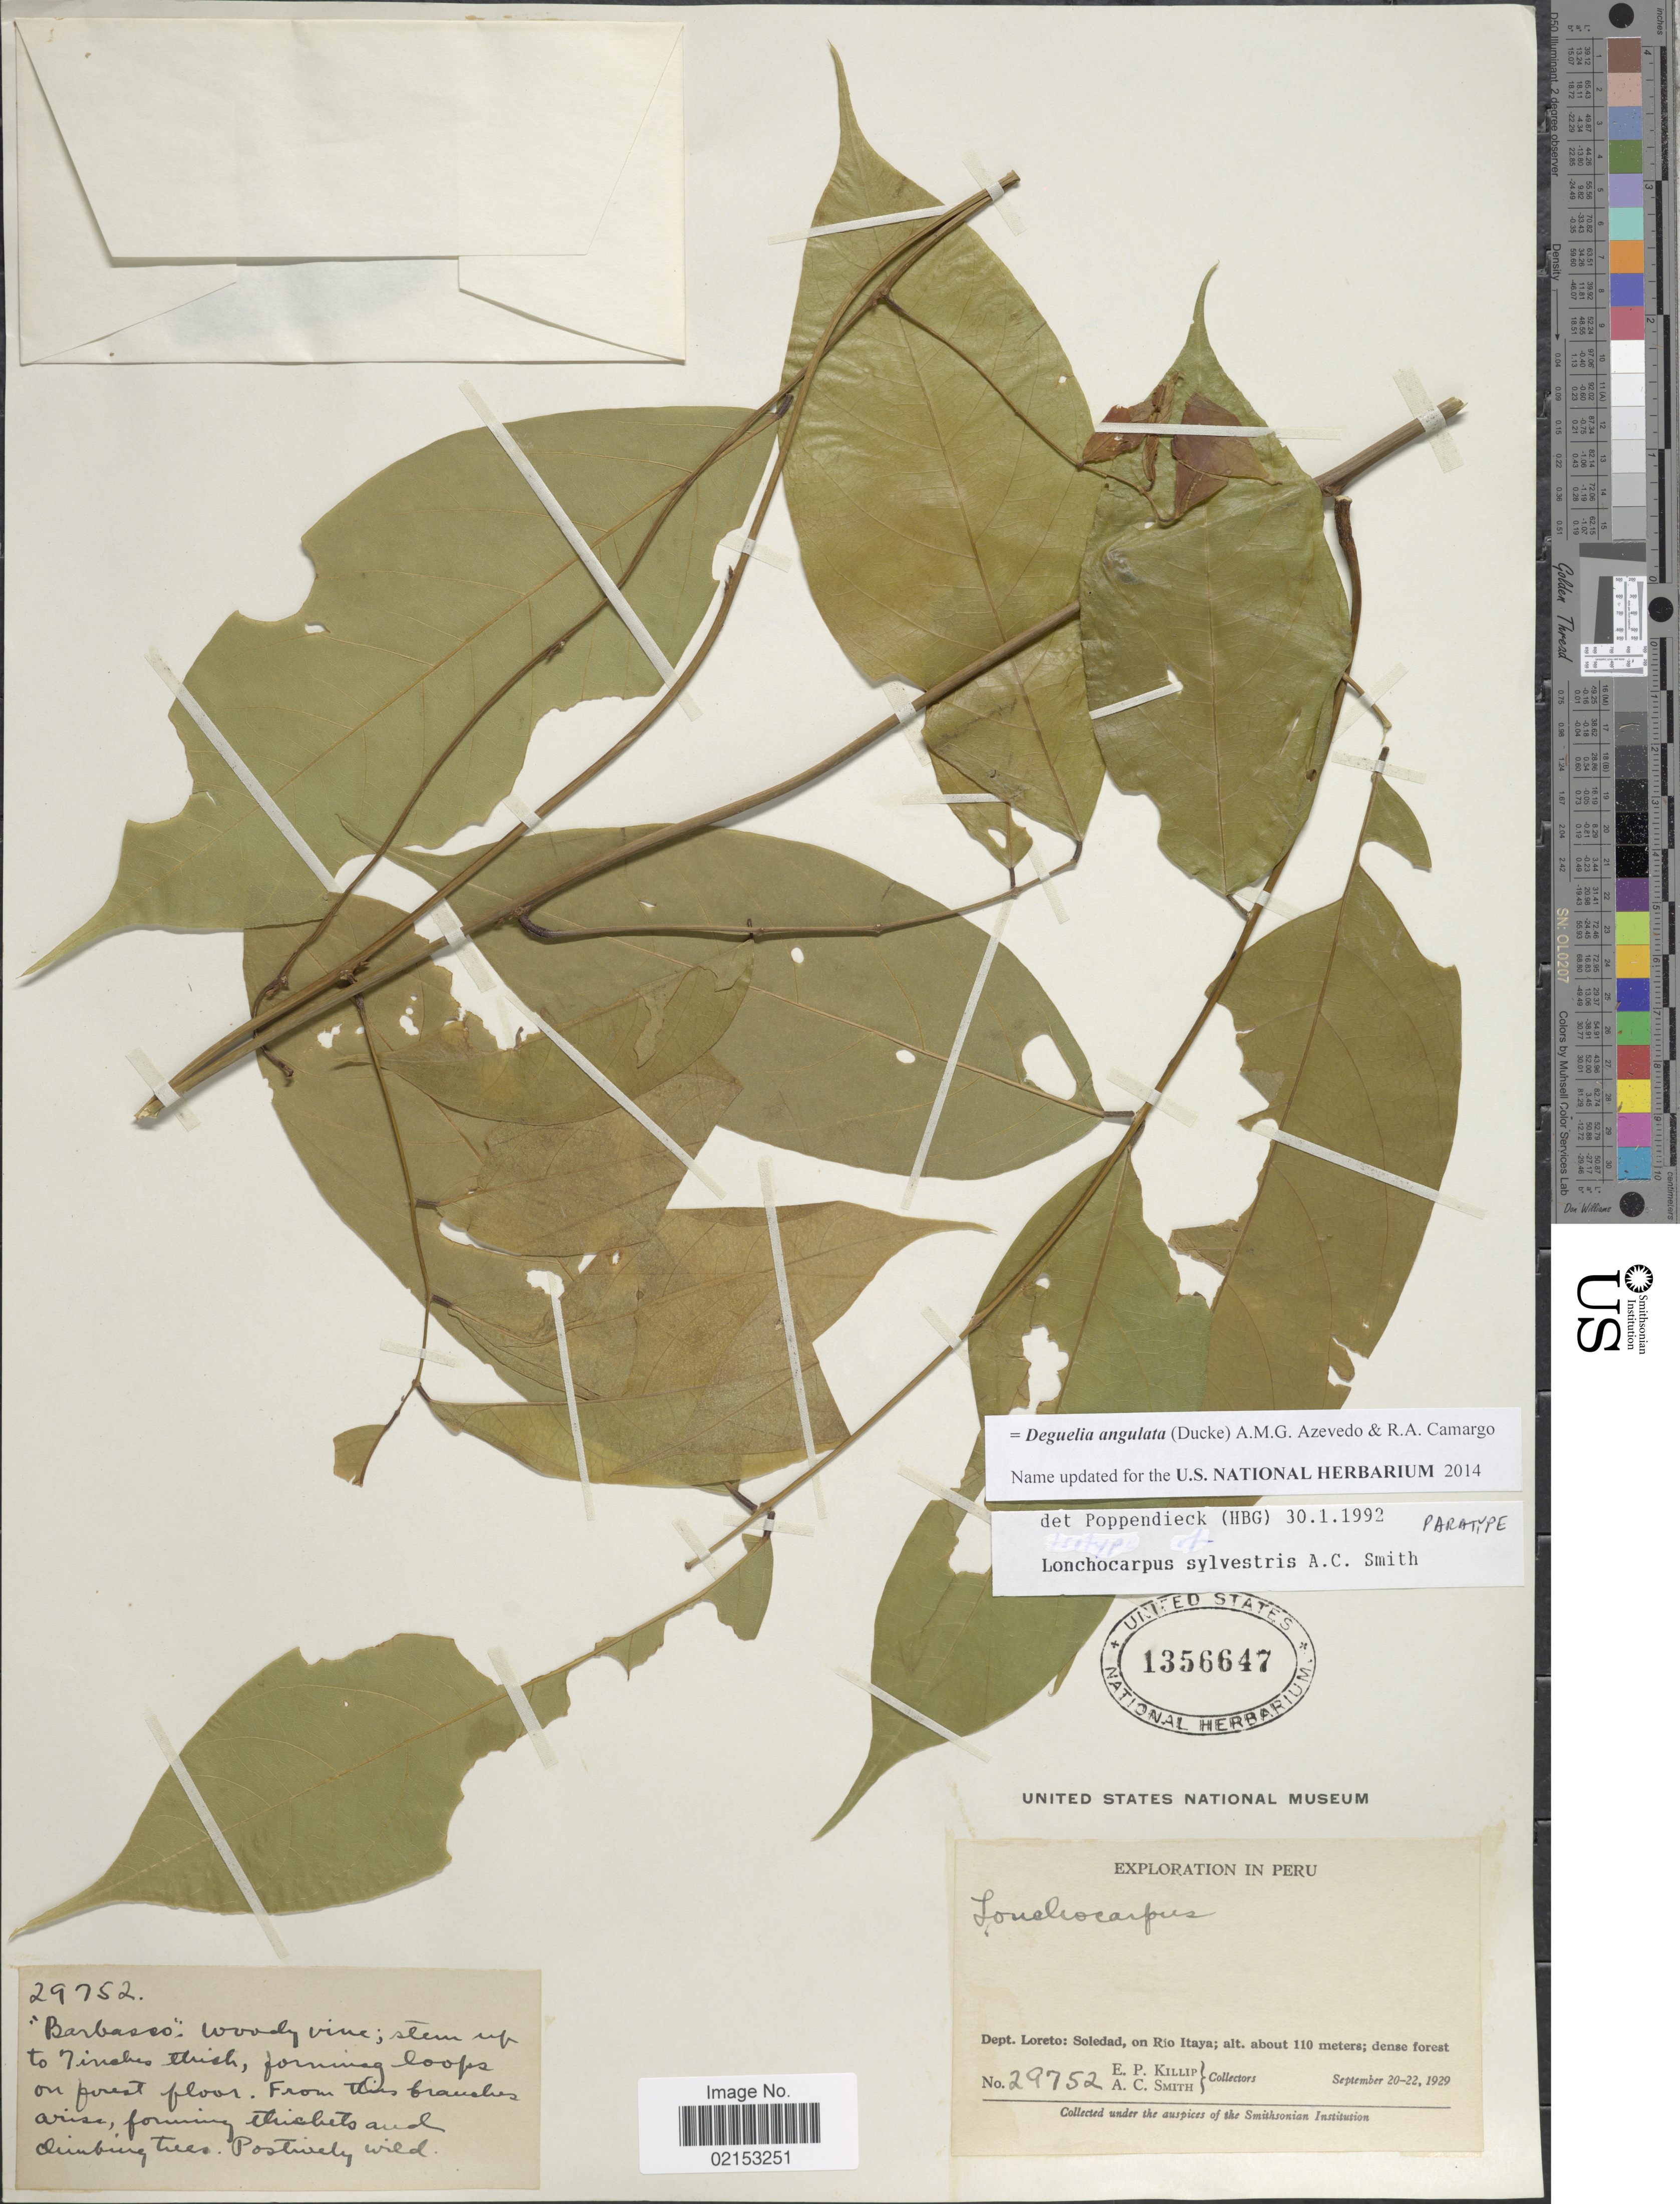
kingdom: Plantae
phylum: Tracheophyta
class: Magnoliopsida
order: Fabales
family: Fabaceae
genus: Deguelia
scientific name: Deguelia angulata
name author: (Ducke) A.M.G. Azevedo & R.A. Camargo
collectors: E. P. Killip & A. C. Smith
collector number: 29752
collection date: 1929-09-20/1929-09-22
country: Peru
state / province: Loreto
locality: Soledad, on Rio Itaya.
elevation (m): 110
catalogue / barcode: US 1356647